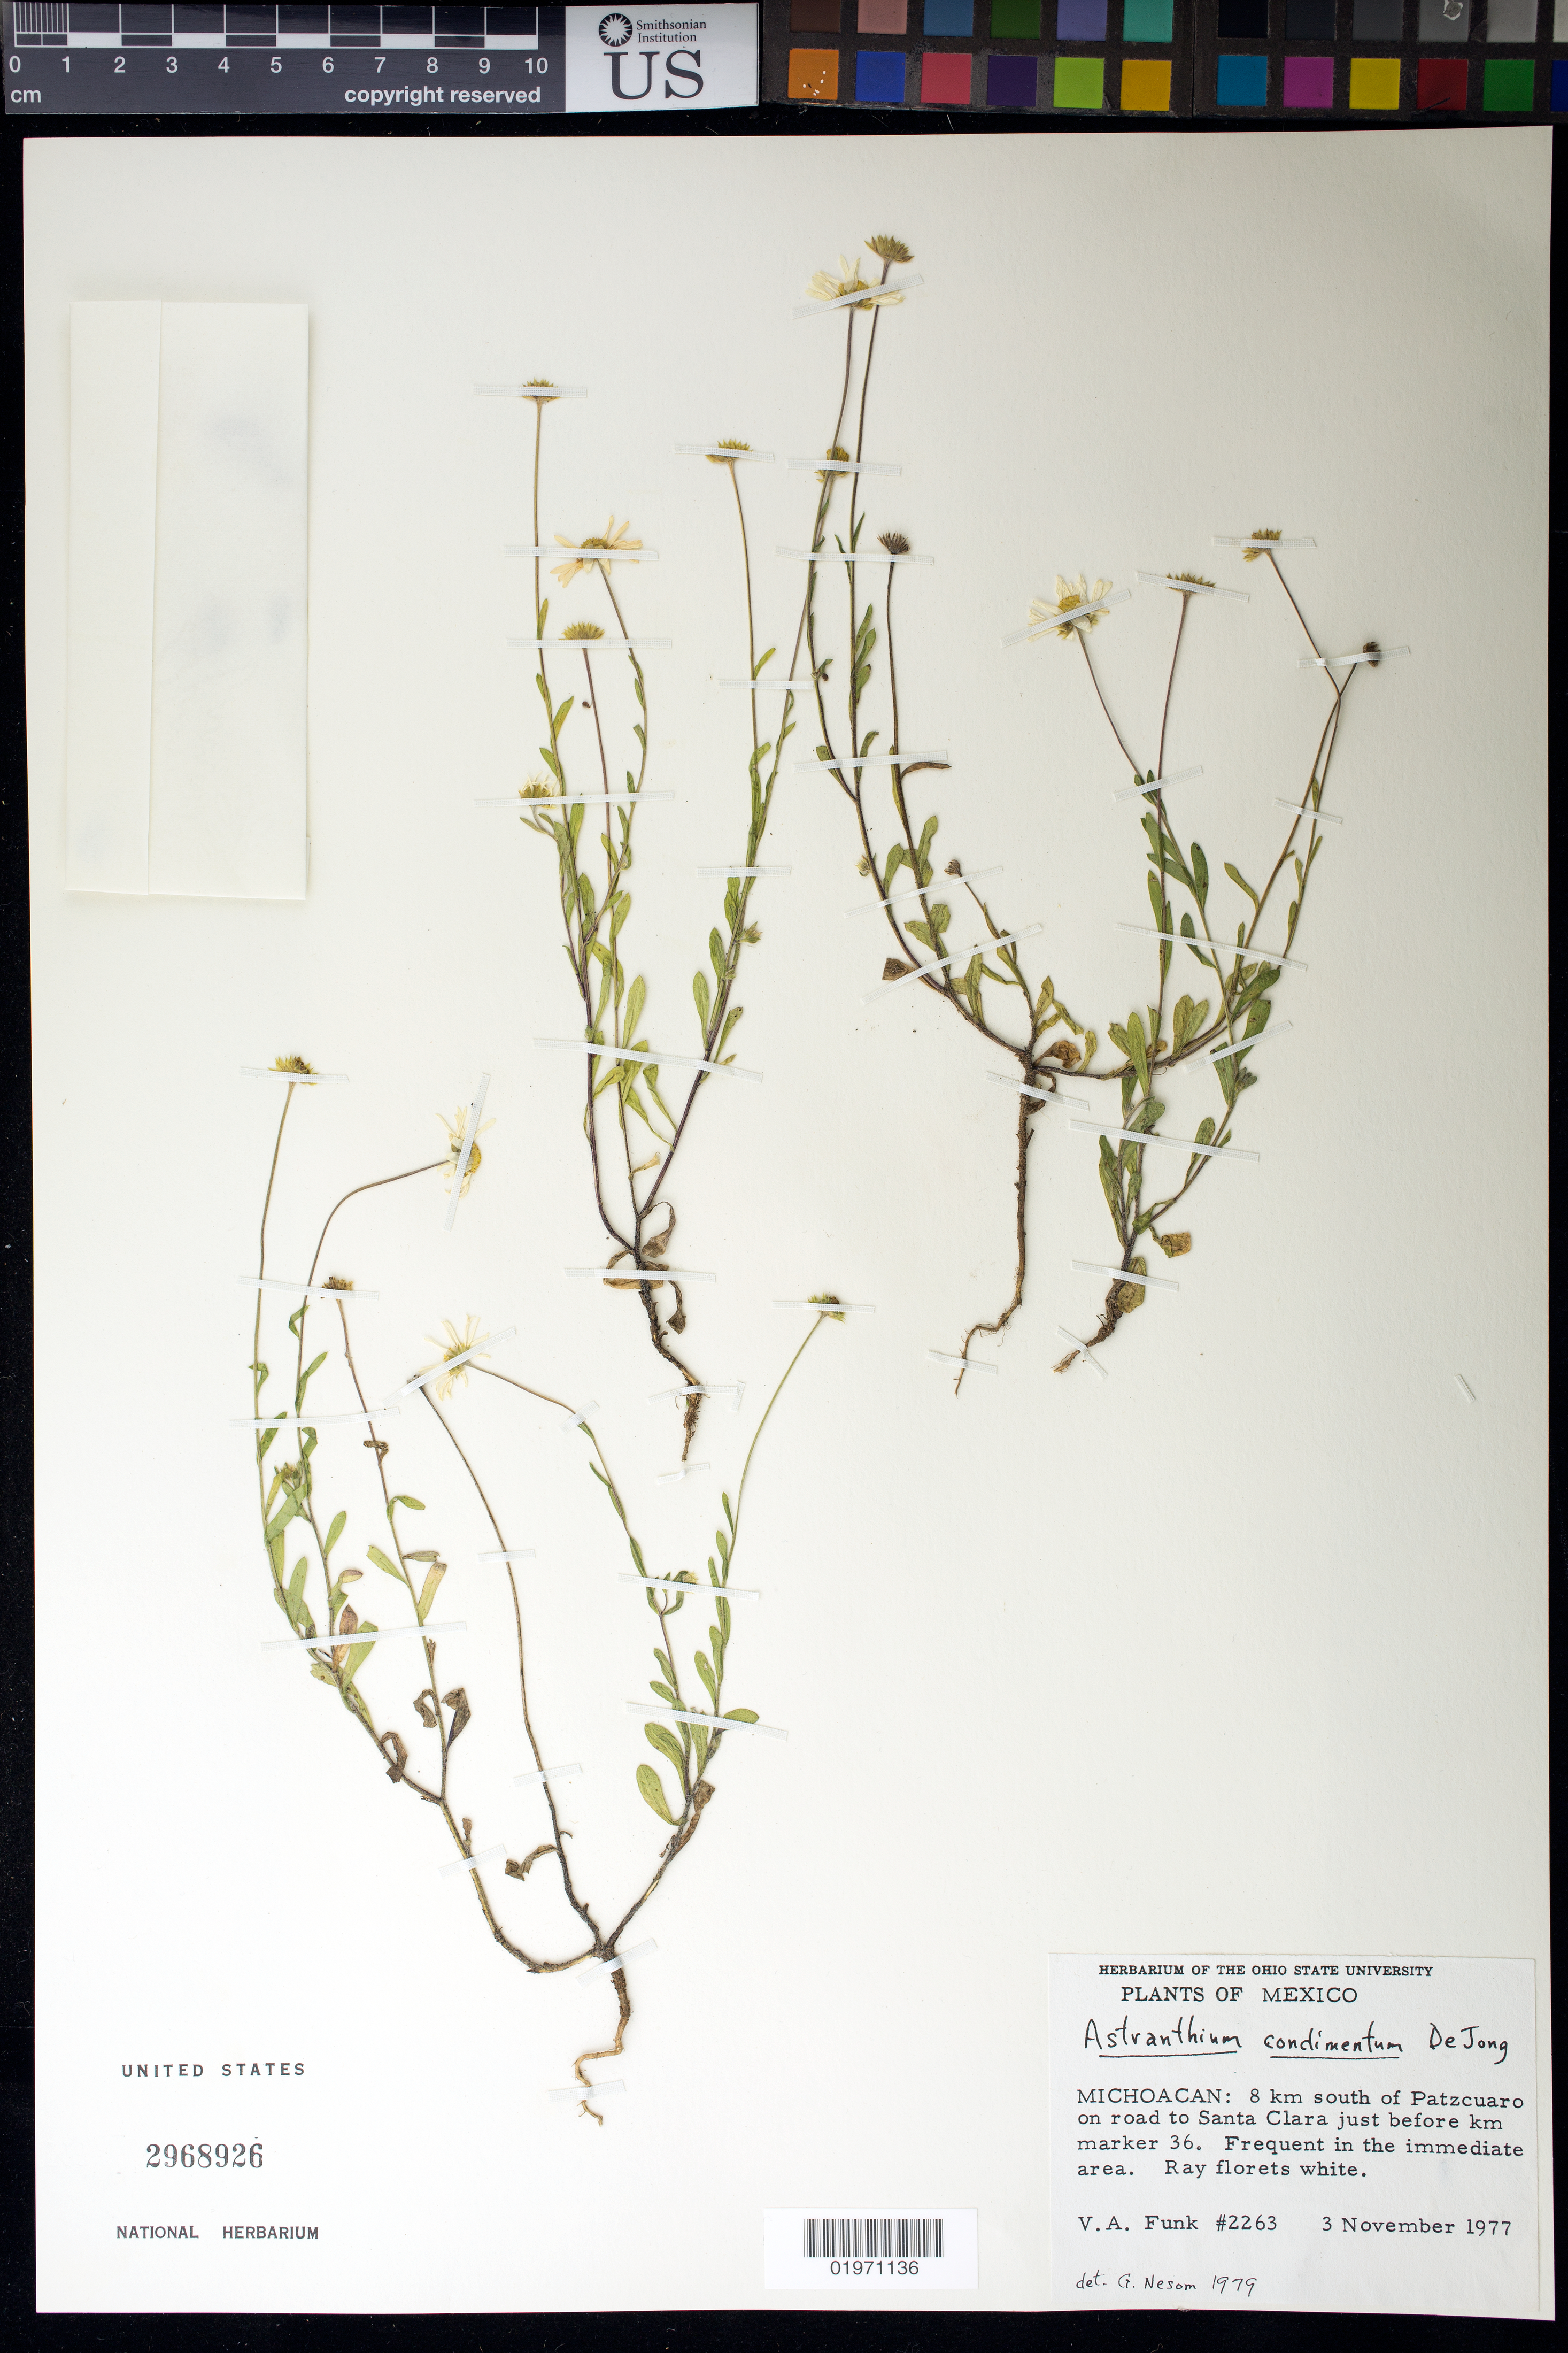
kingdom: Plantae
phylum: Tracheophyta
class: Magnoliopsida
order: Asterales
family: Asteraceae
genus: Astranthium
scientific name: Astranthium condimentum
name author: (Dejong)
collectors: V. Funk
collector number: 2263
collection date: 1977-11-03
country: Mexico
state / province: Michoacán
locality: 8 km south of Patzcuaro; on road to Santa Clara just before km marker 36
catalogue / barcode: US 2968926